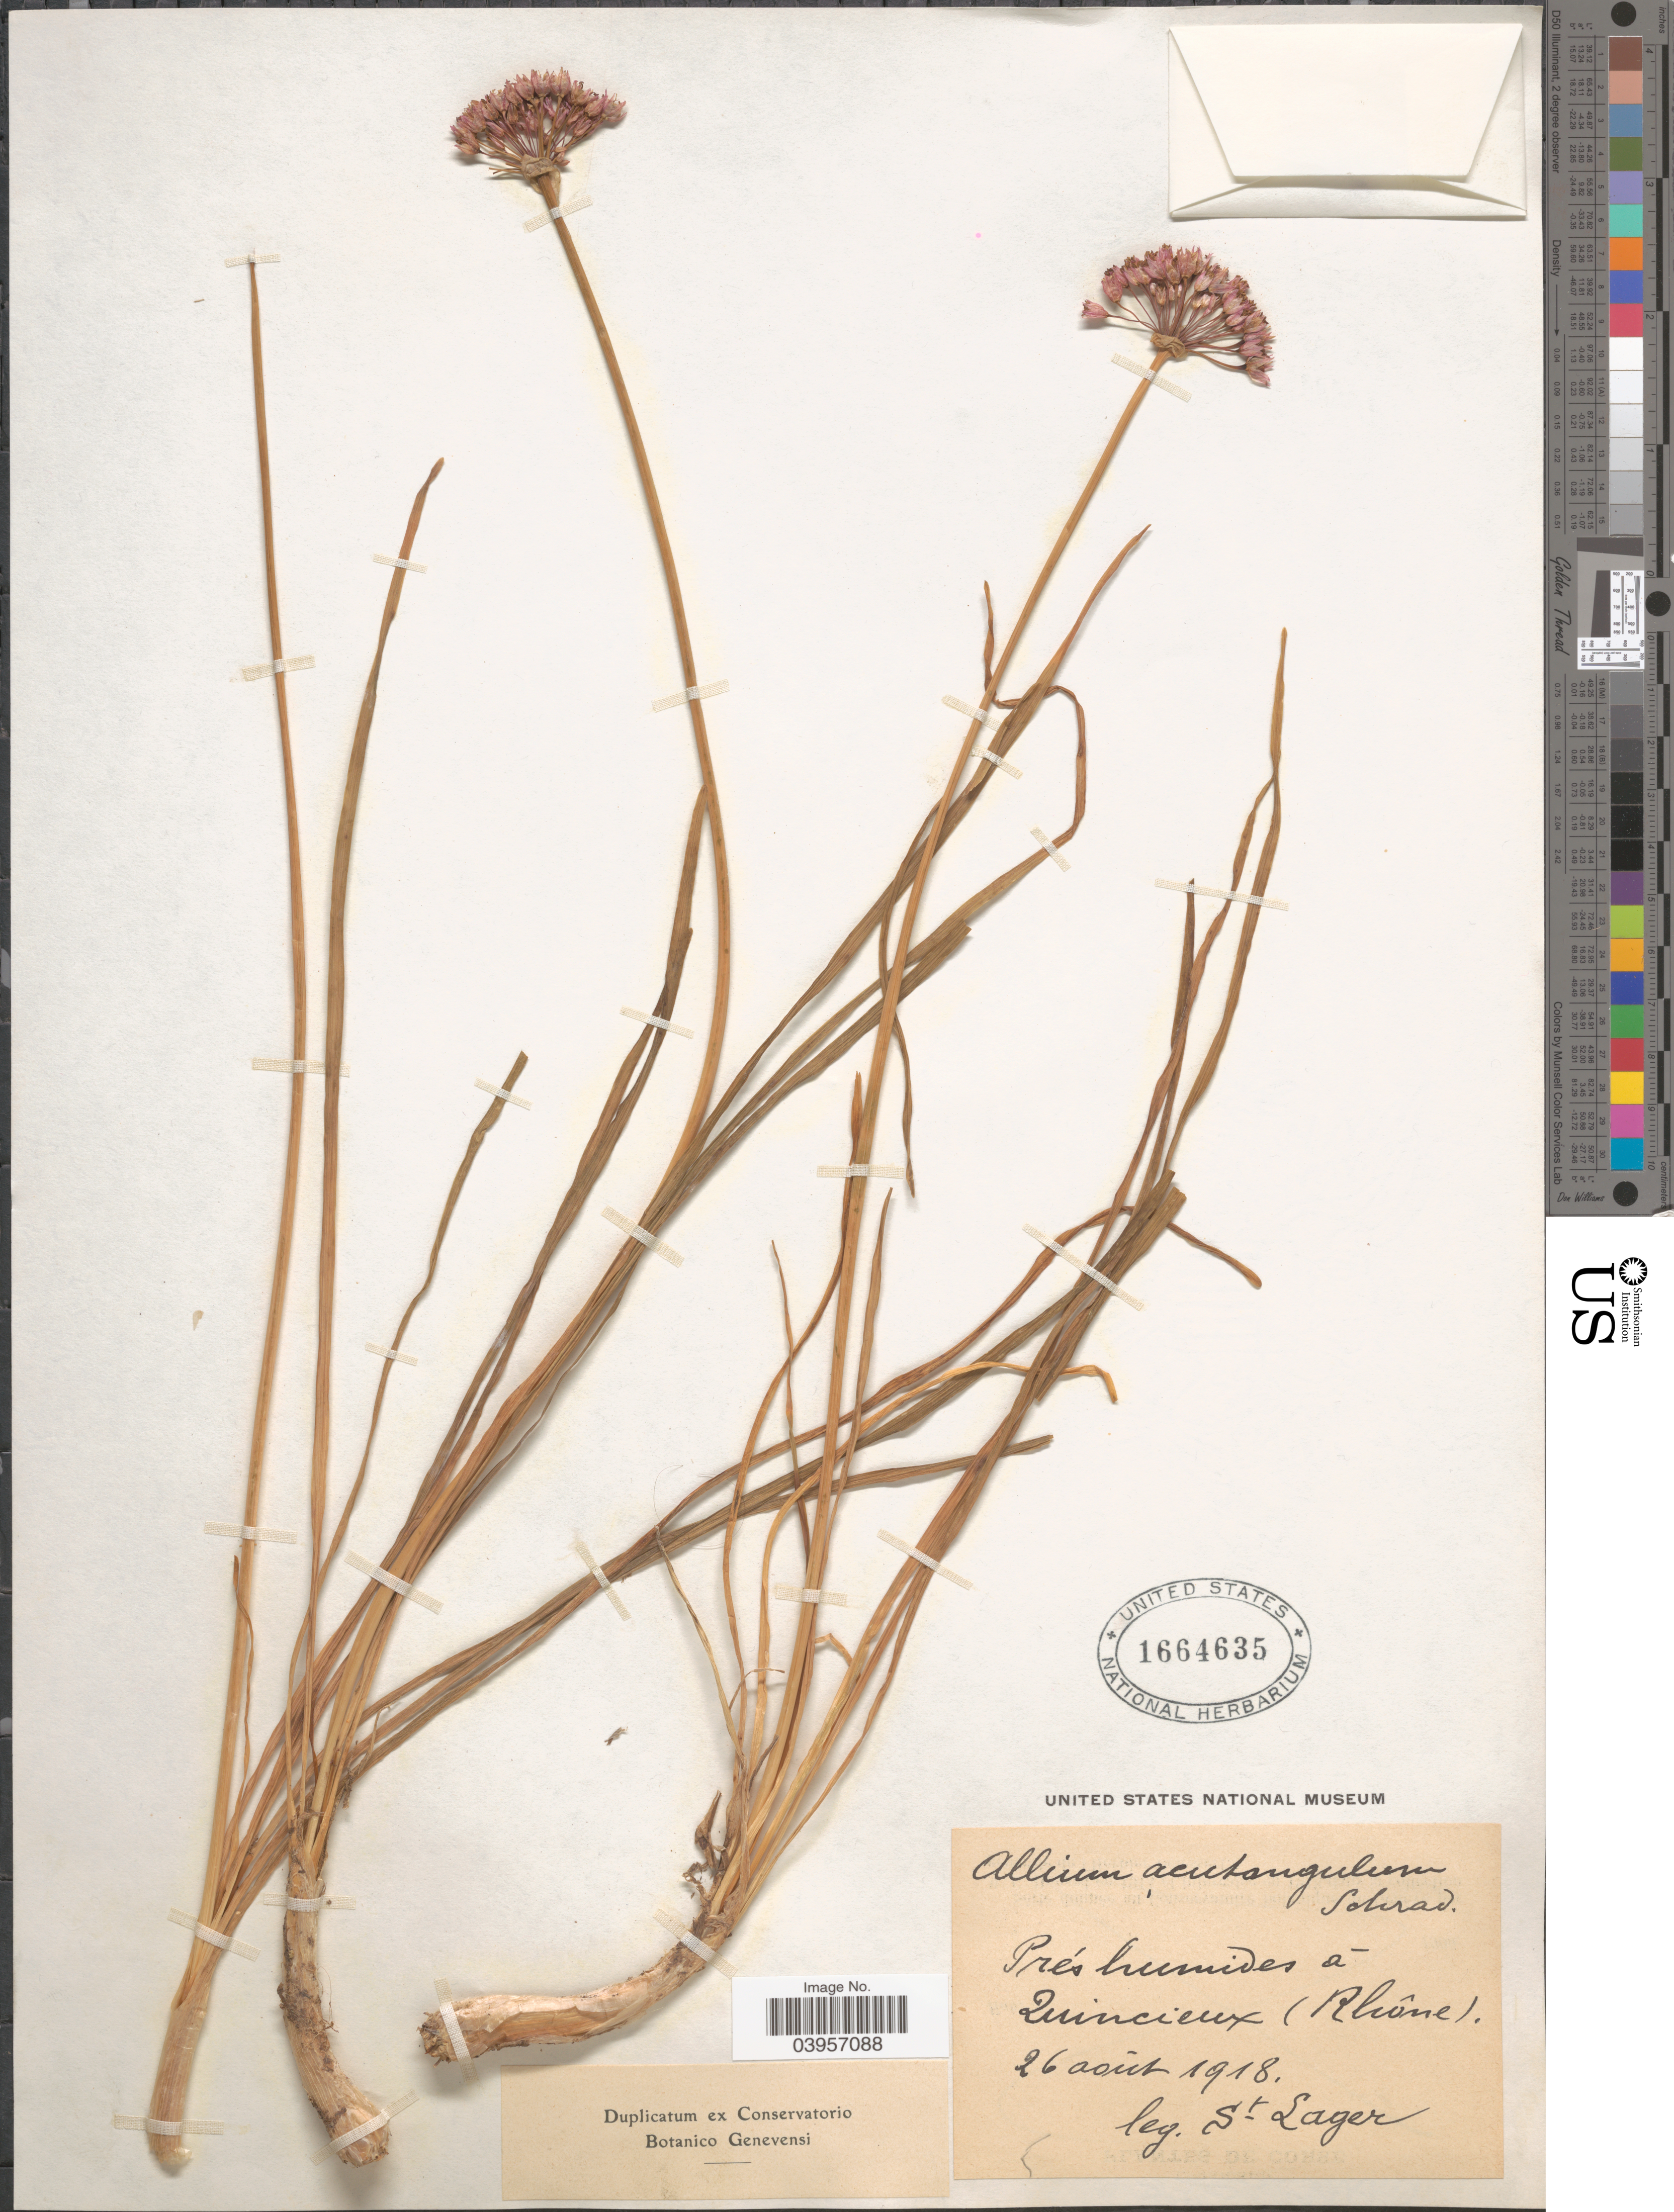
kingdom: Plantae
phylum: Tracheophyta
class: Liliopsida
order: Asparagales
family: Amaryllidaceae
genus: Allium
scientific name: Allium acutangulum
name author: Schrad.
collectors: S. Lager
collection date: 1918-08-26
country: France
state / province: Auvergne-Rhône-Alpes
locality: Prés humides á Quincieux (Rhône).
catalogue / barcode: US 1664635